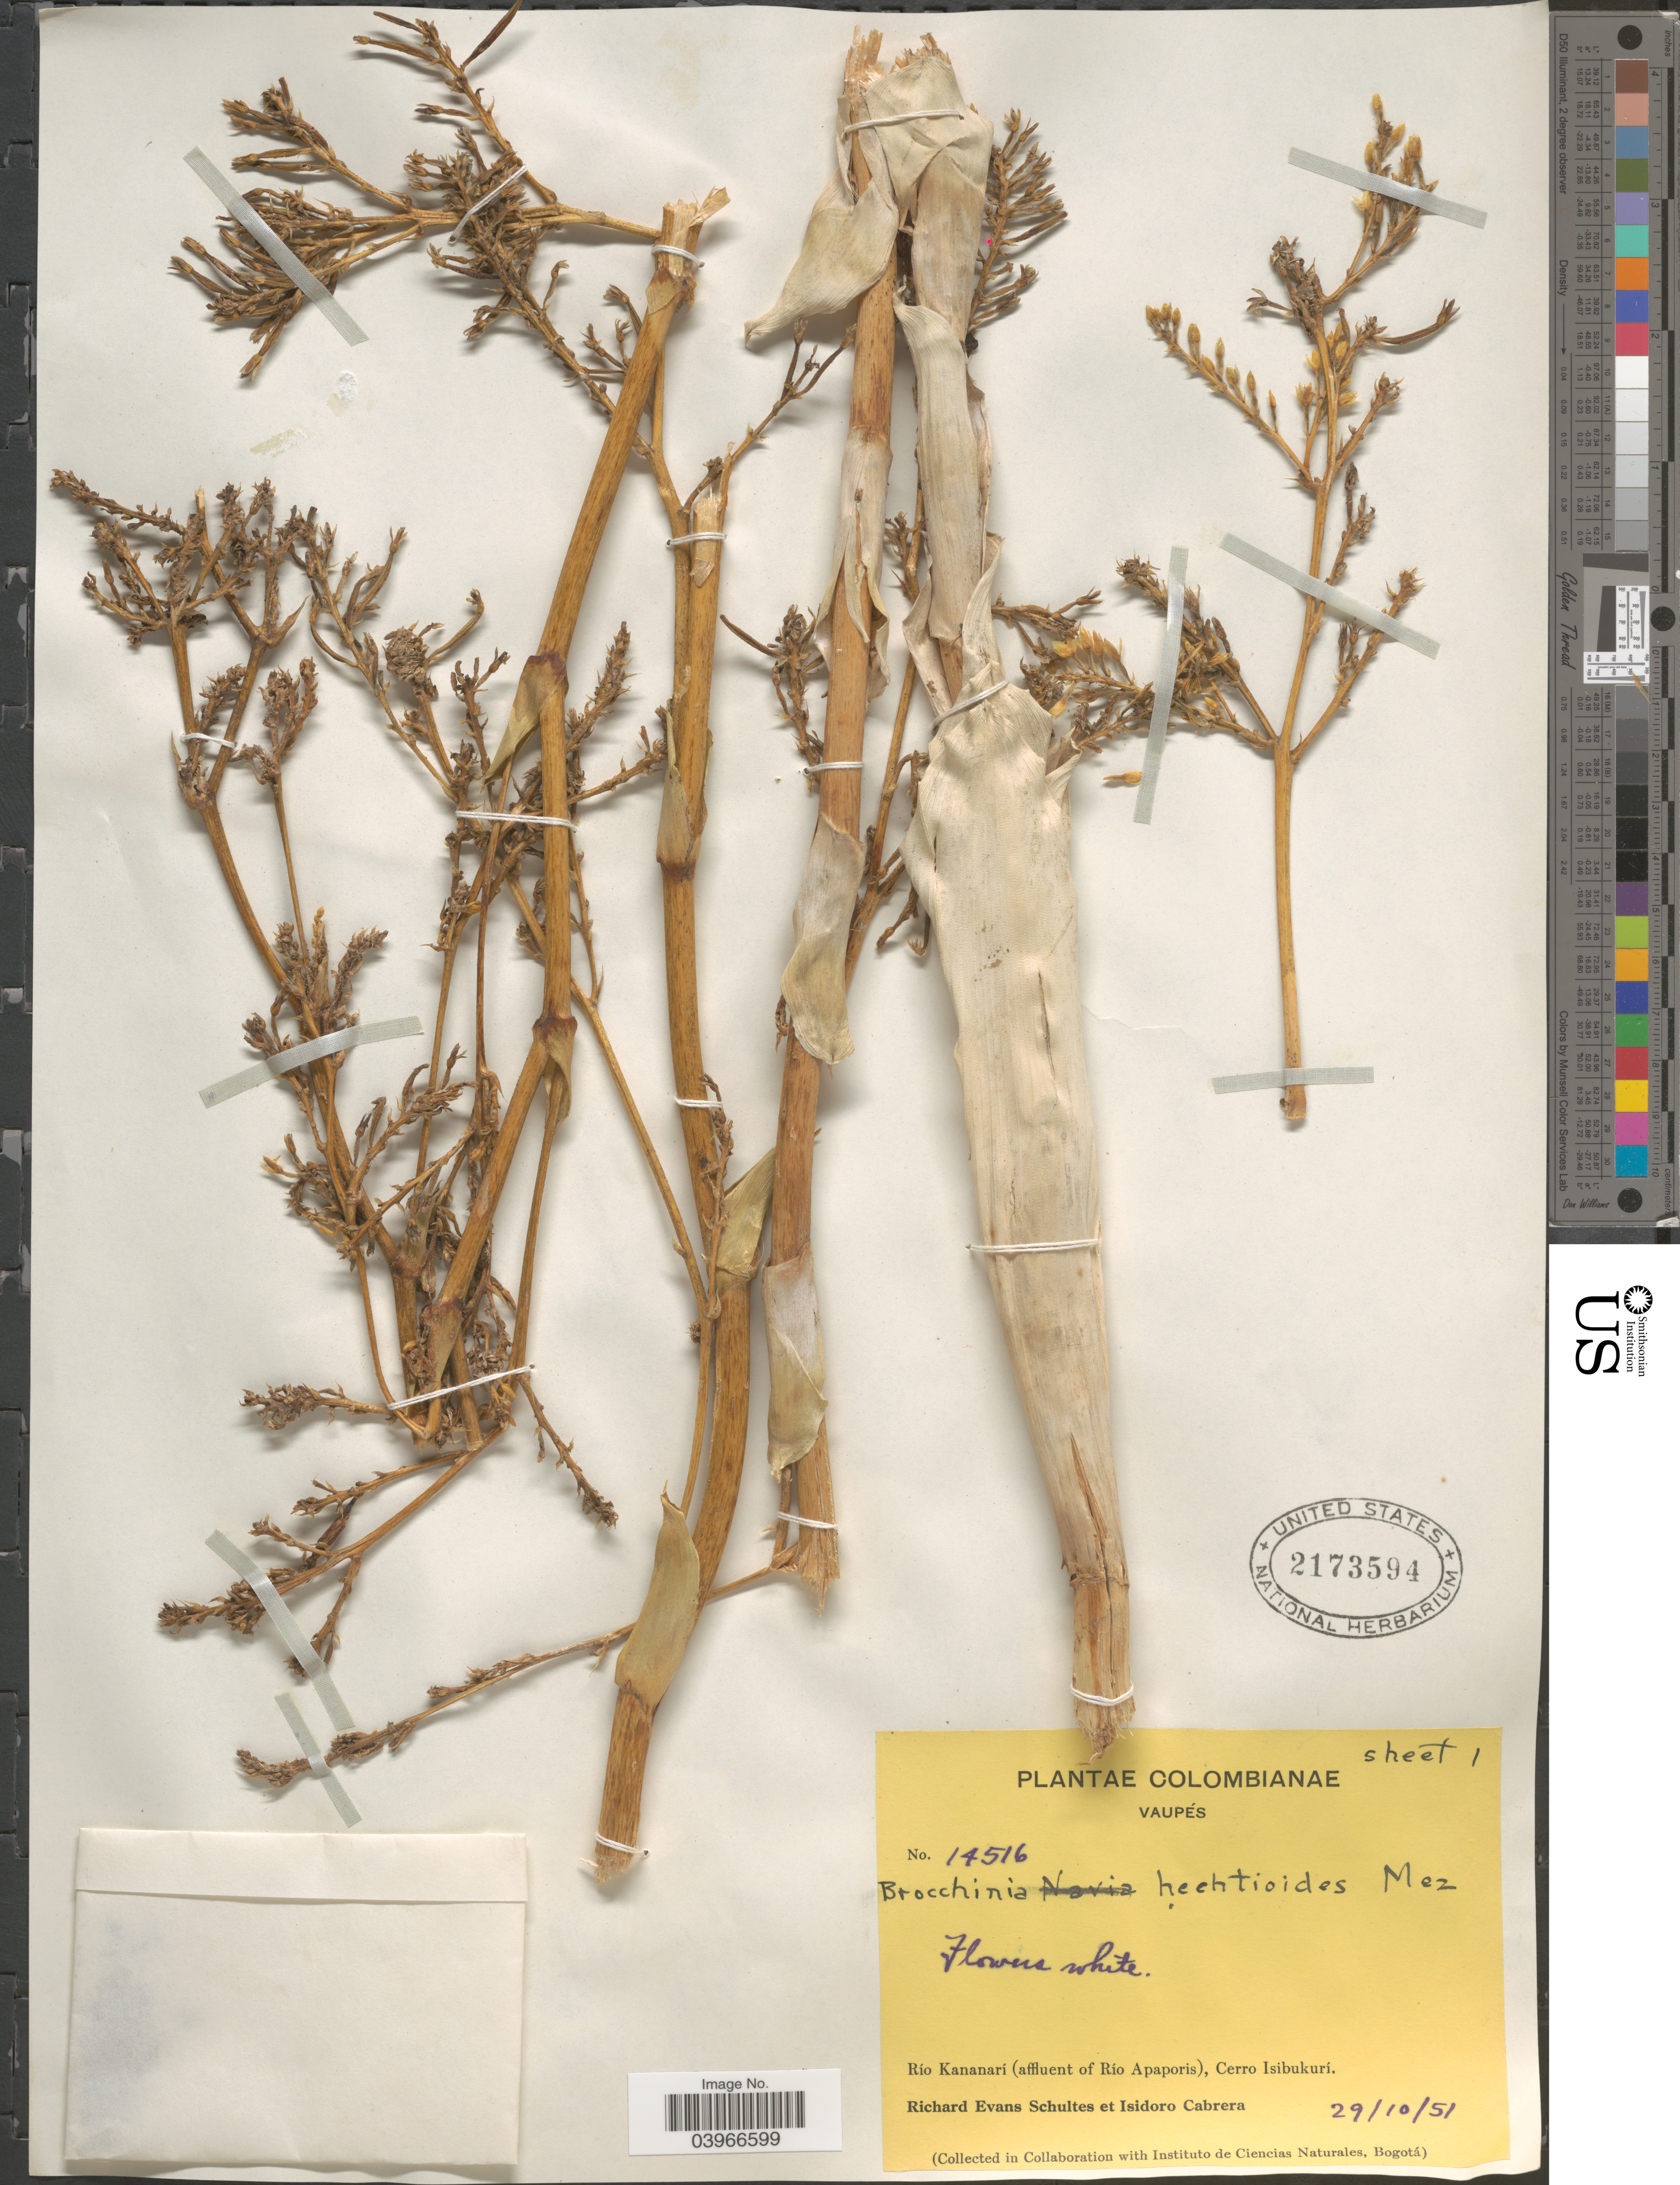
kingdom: Plantae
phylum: Tracheophyta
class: Liliopsida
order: Poales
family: Bromeliaceae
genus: Brocchinia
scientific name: Brocchinia hechtioides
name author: Mez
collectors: R. E. Schultes & I. Cabrera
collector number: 14516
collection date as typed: Transcribed d/m/y: 29/10/51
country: Colombia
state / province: Vaupés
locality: Río Kananarí (aflluent of Río Apaporis), Cerro Isibukuri.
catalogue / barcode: US 2173594